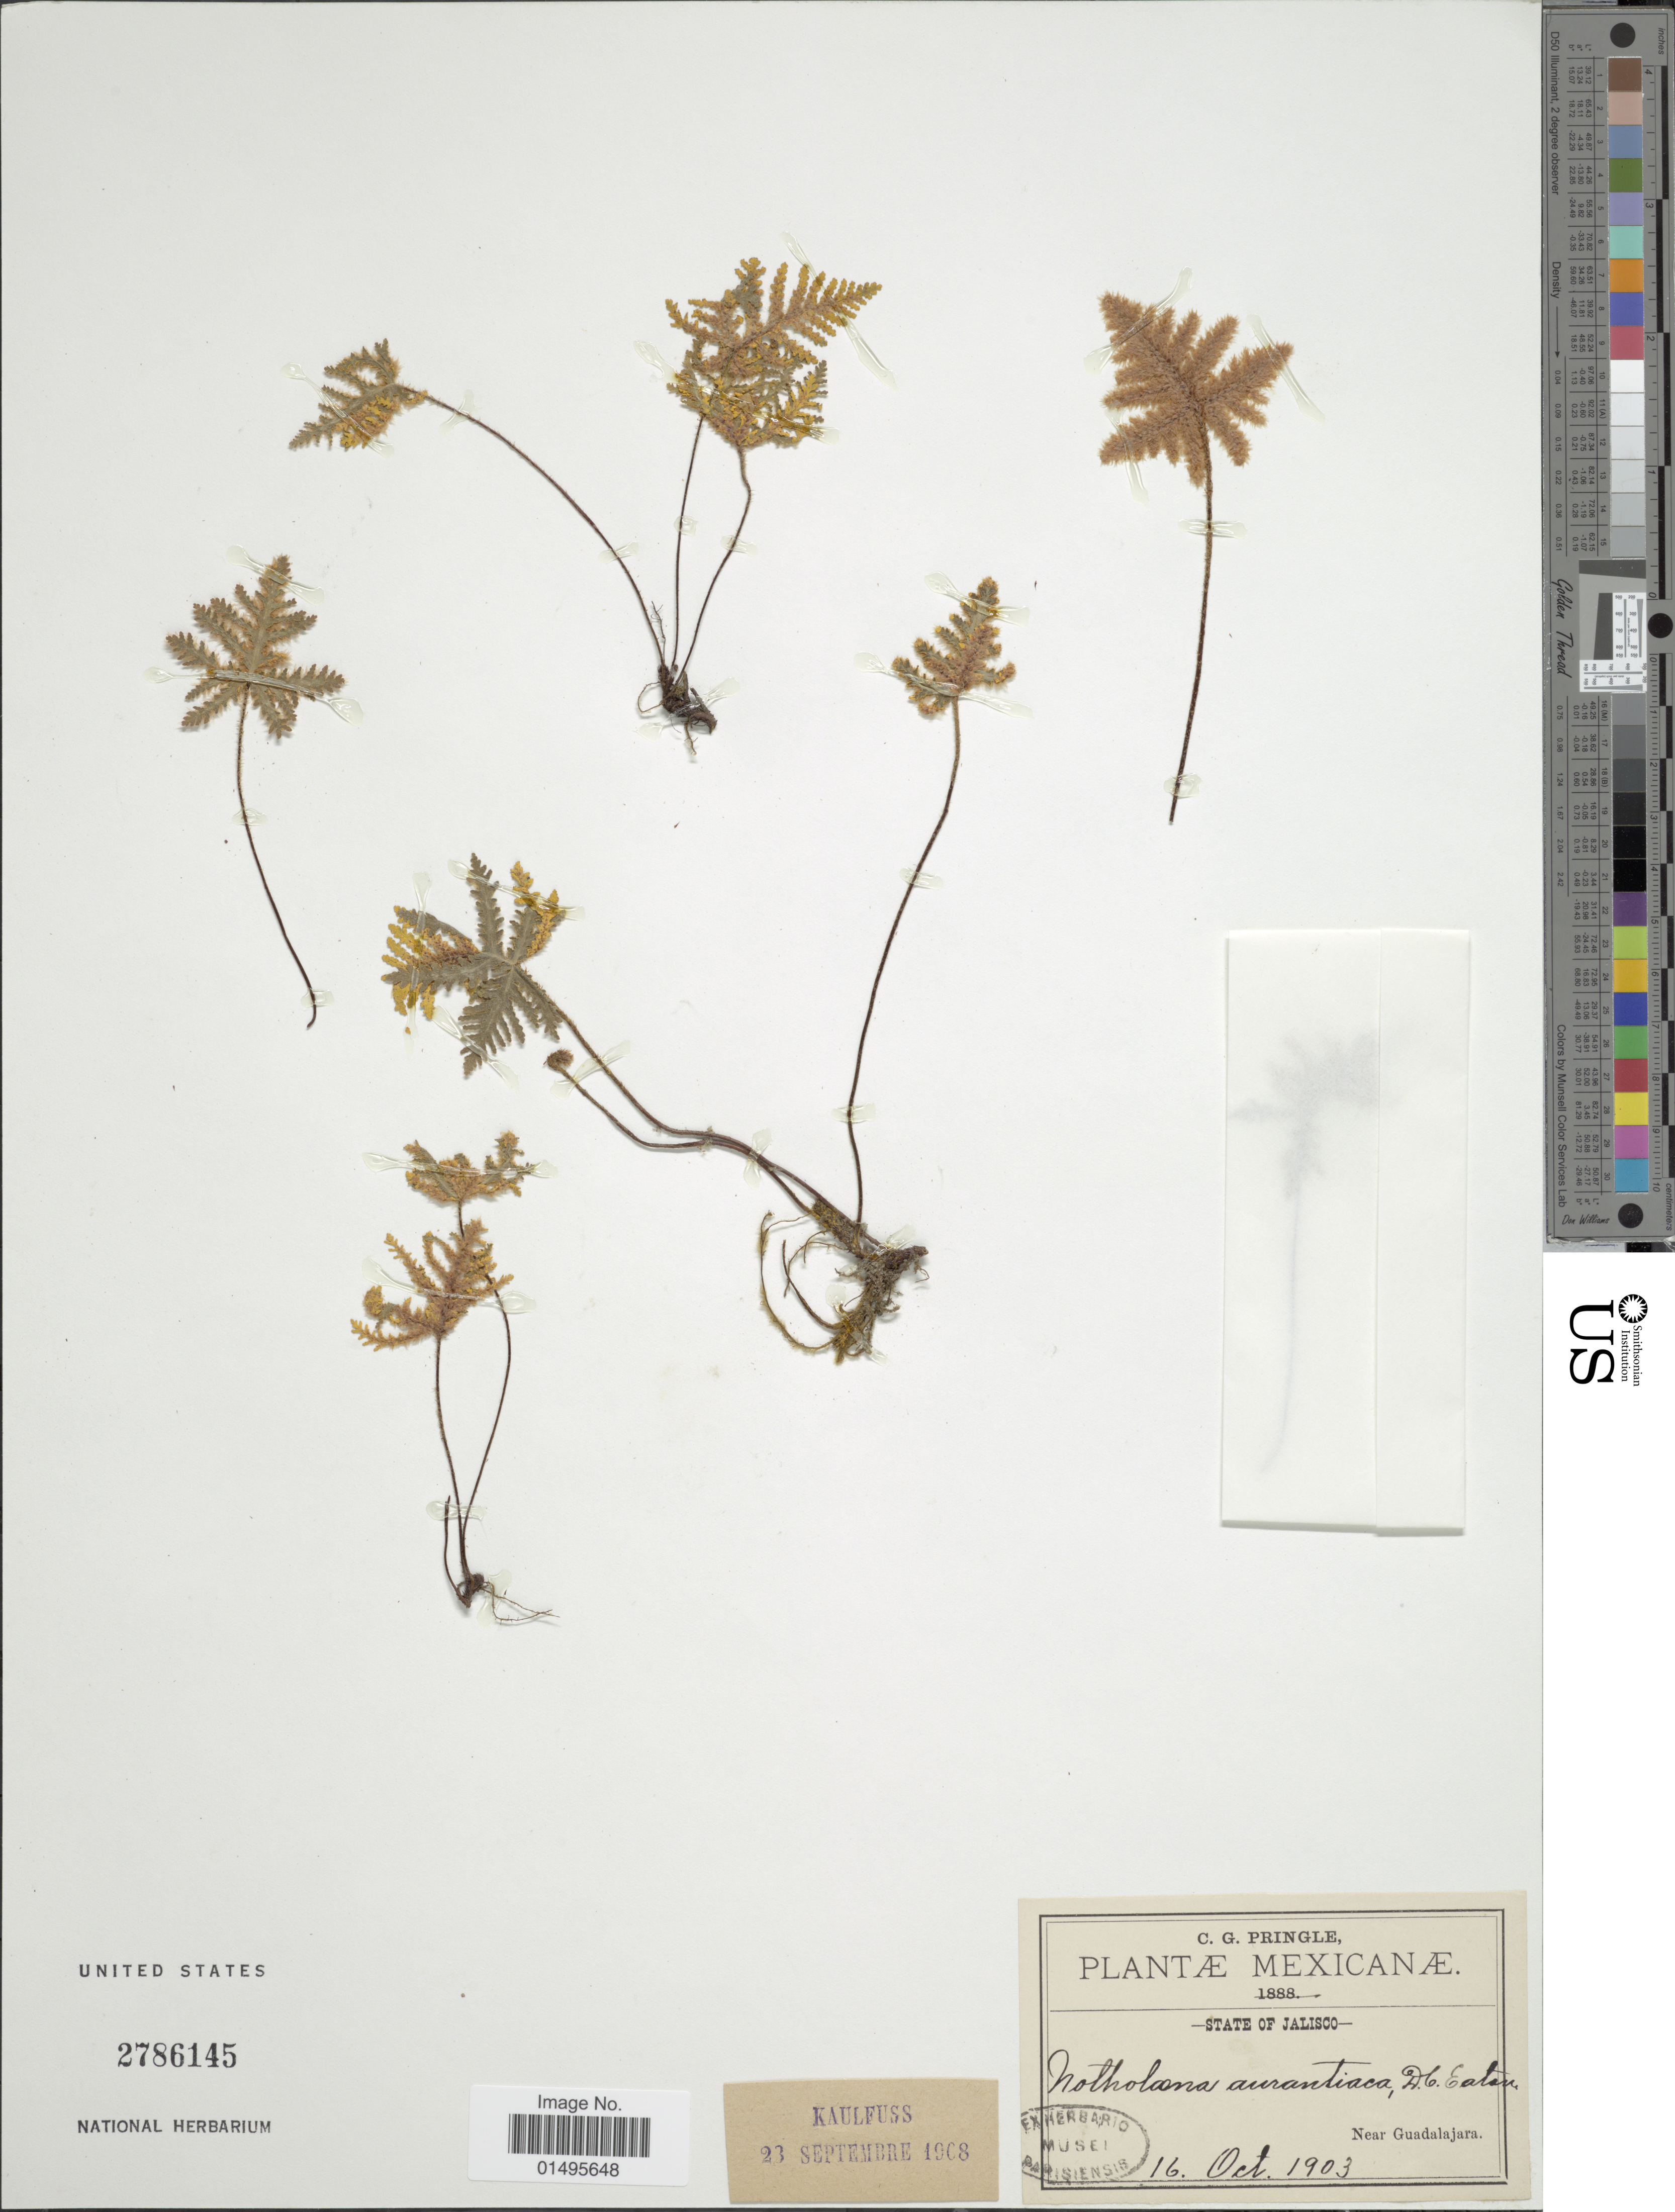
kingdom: Plantae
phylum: Tracheophyta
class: Polypodiopsida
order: Polypodiales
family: Pteridaceae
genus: Notholaena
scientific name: Notholaena aurantiaca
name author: D.C. Eaton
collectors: C. G. Pringle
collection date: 1903-10-16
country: Mexico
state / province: Jalisco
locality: Near Guadalajara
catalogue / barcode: US 2786145